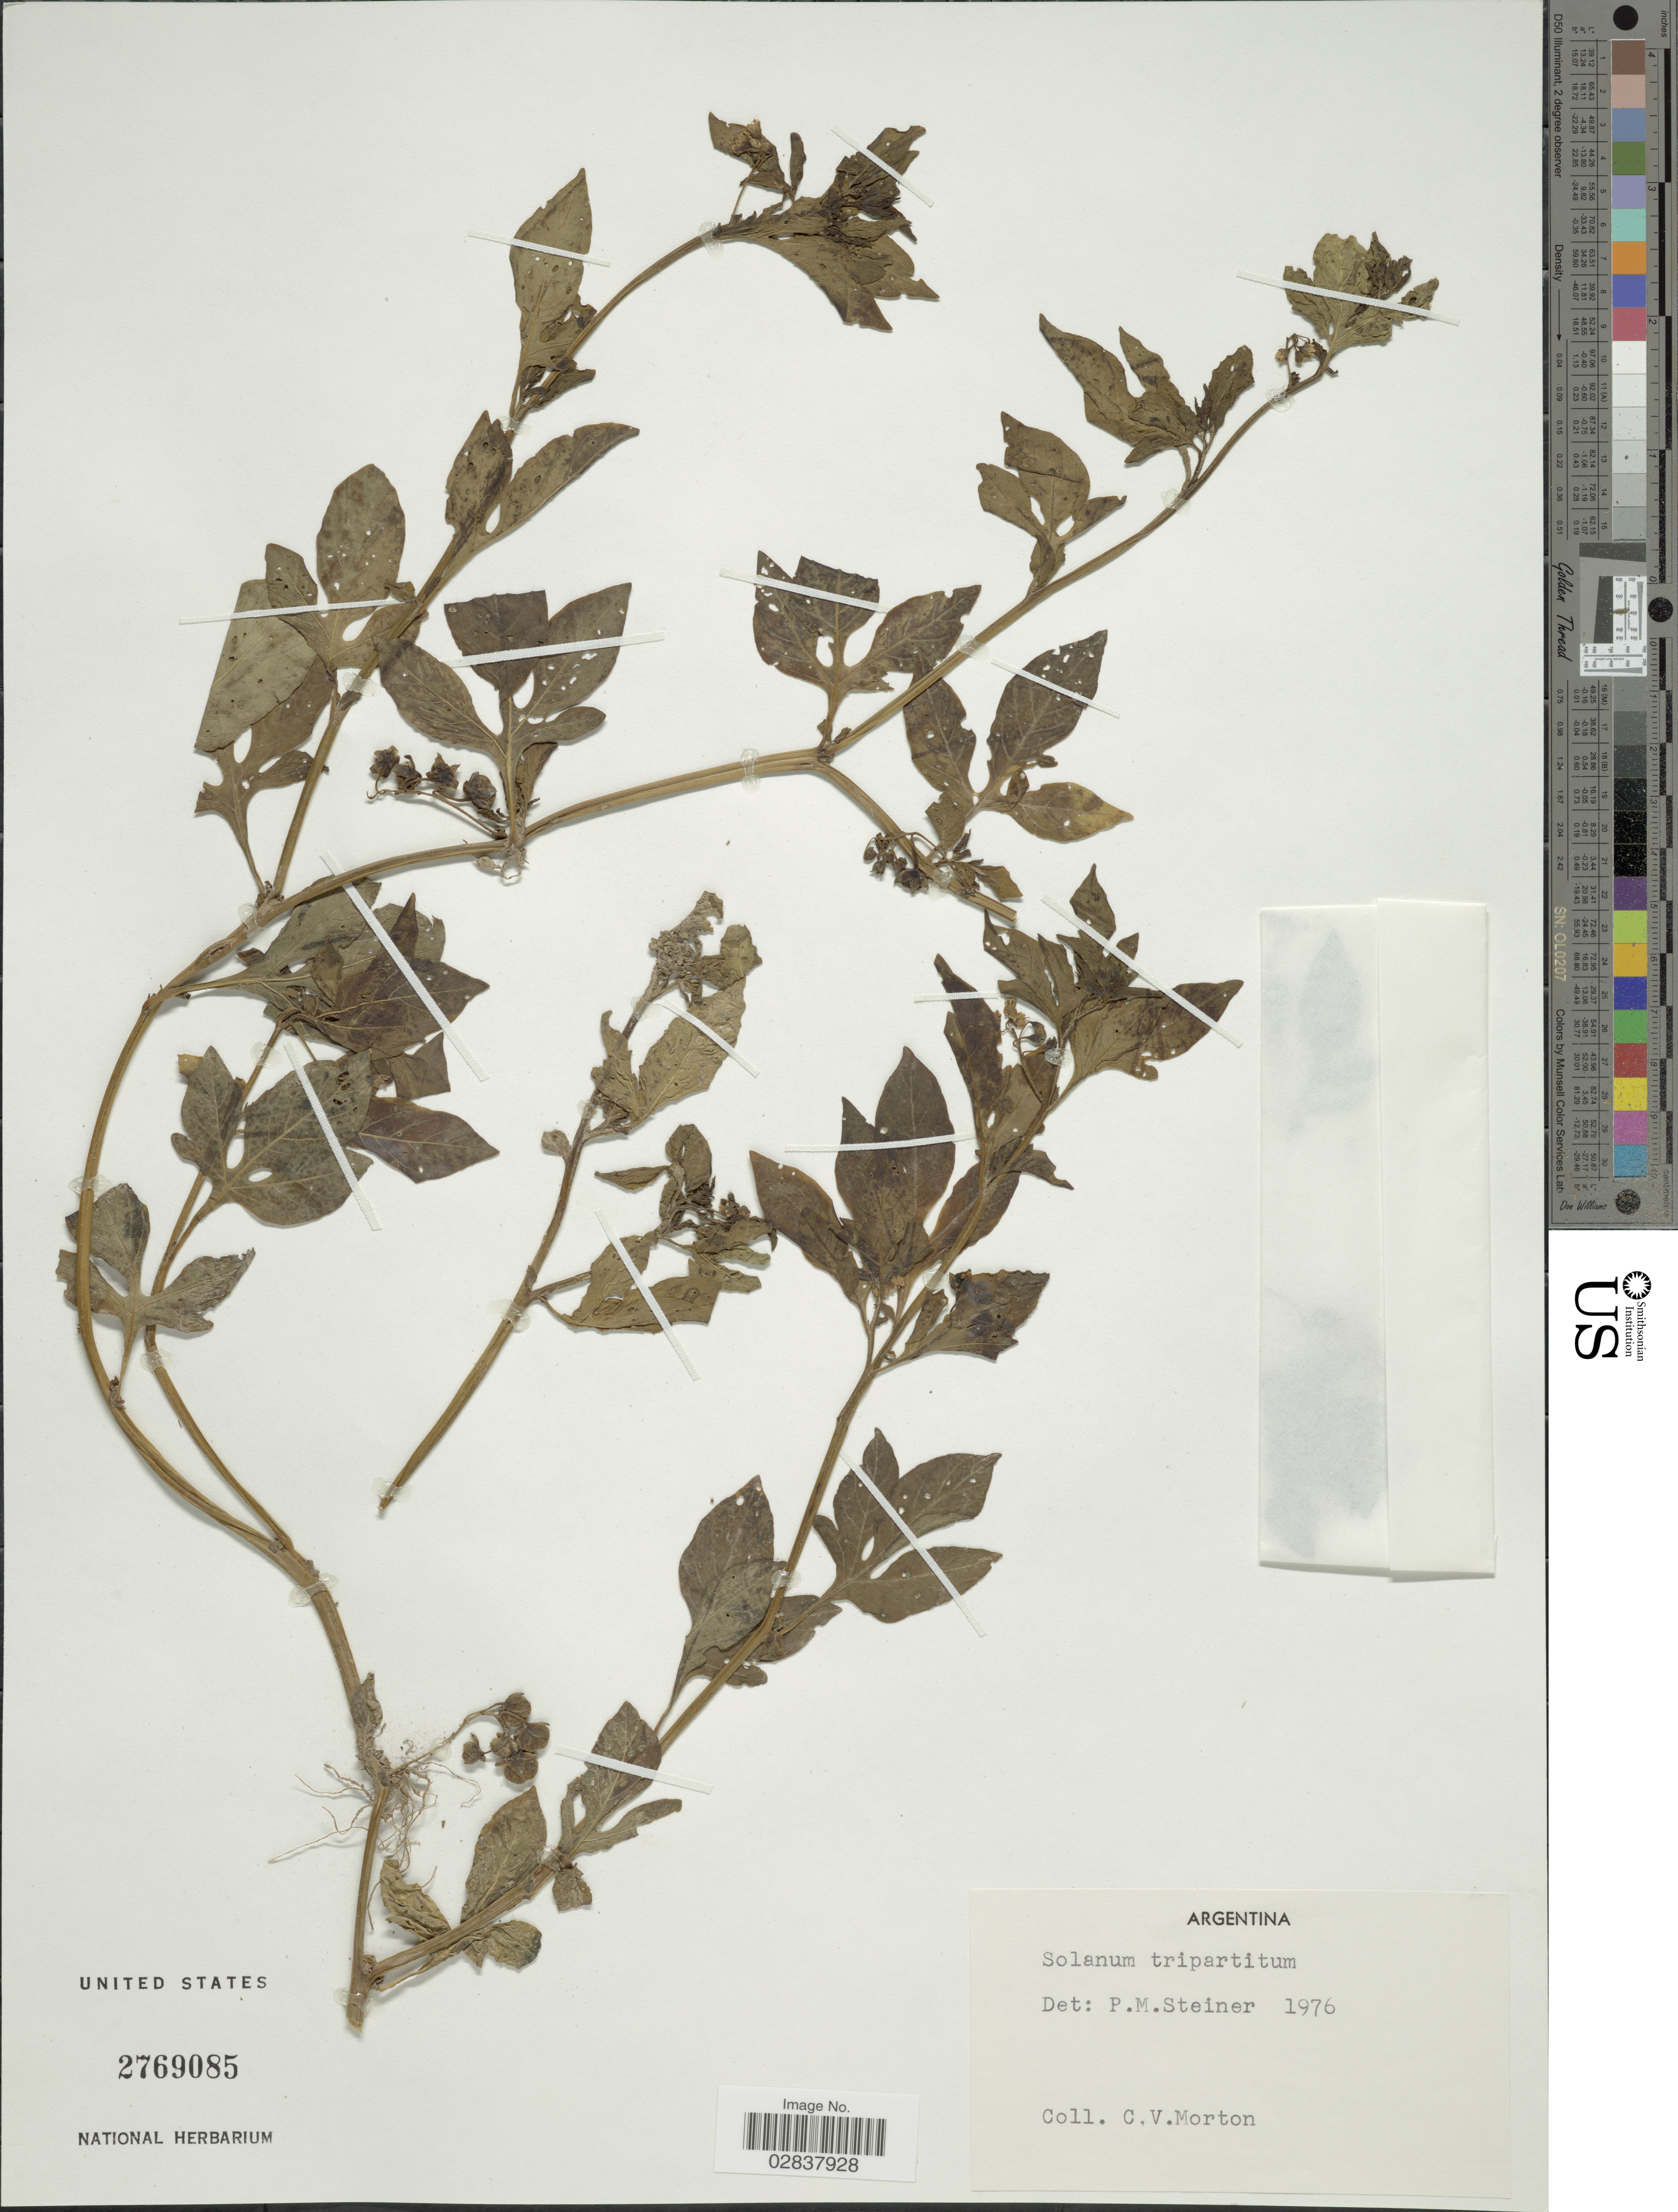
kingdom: Plantae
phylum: Tracheophyta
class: Magnoliopsida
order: Solanales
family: Solanaceae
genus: Solanum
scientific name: Solanum tripartitum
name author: Dunal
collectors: C. V. Morton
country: Argentina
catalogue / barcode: US 2769085